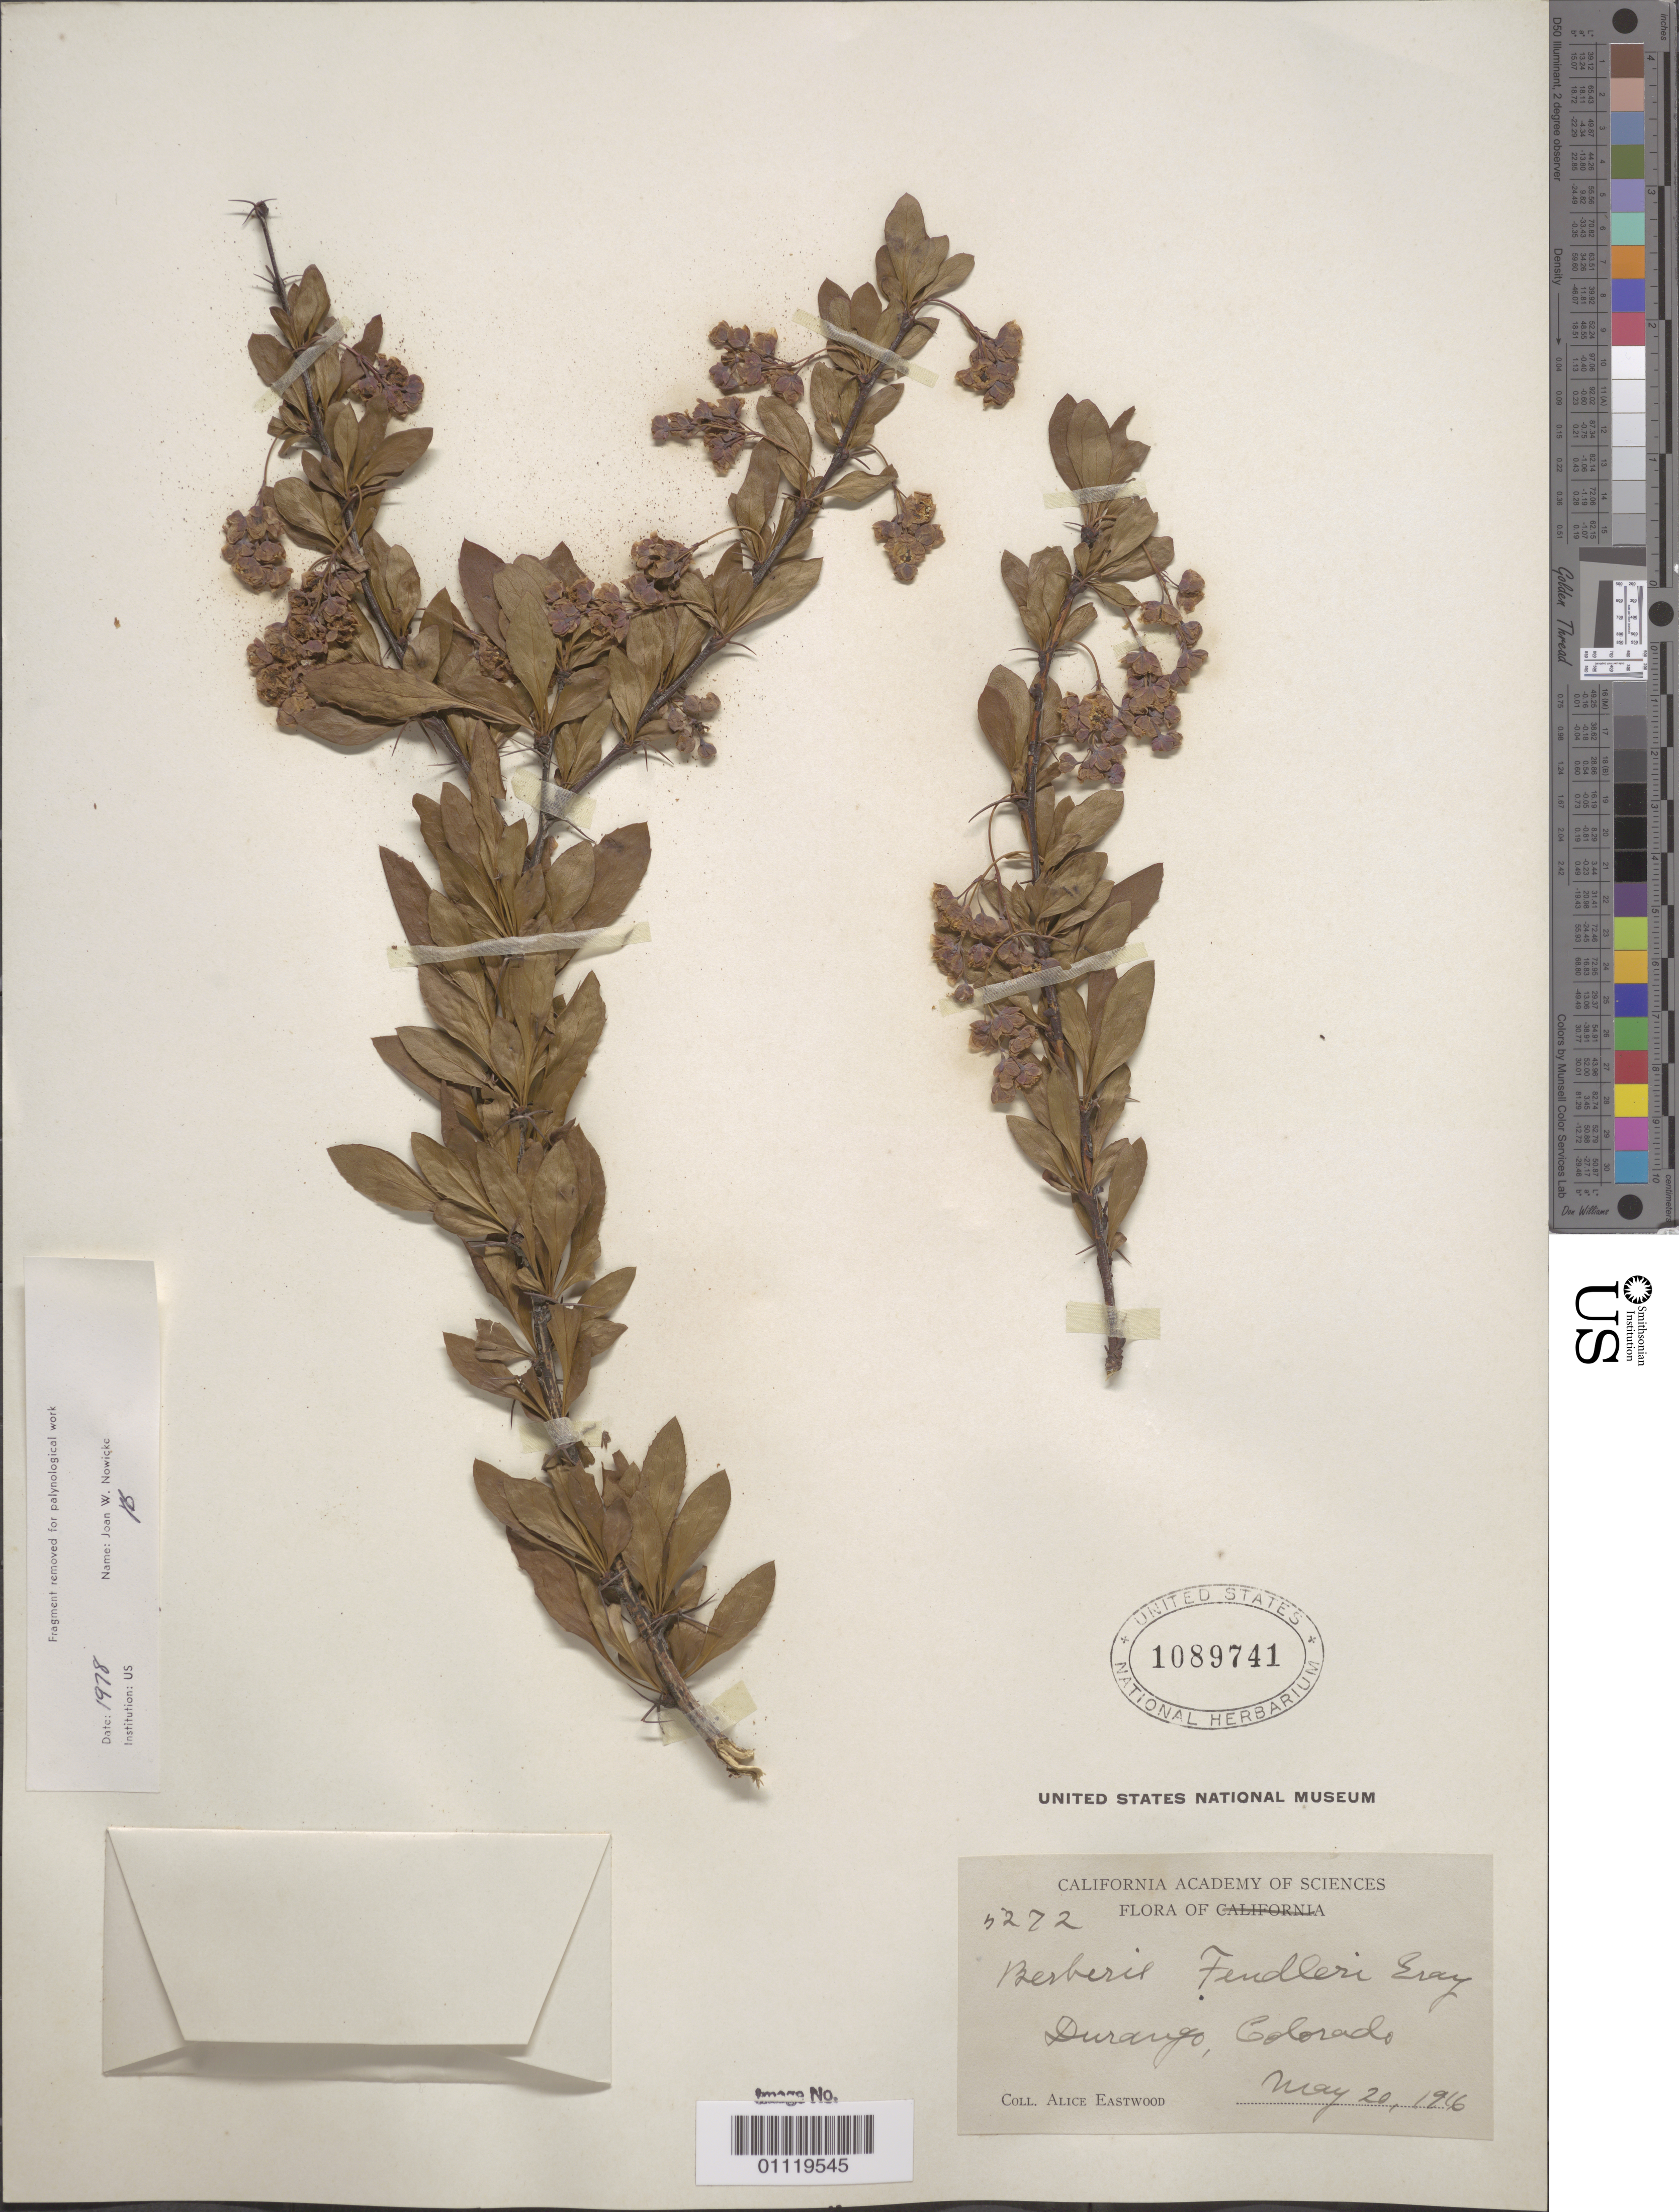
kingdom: Plantae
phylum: Tracheophyta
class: Magnoliopsida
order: Ranunculales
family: Berberidaceae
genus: Berberis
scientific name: Berberis fendleri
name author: A. Gray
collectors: A. Eastwood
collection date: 1916-05-20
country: United States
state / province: Colorado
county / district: La Plata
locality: Durango city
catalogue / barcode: US 1089741